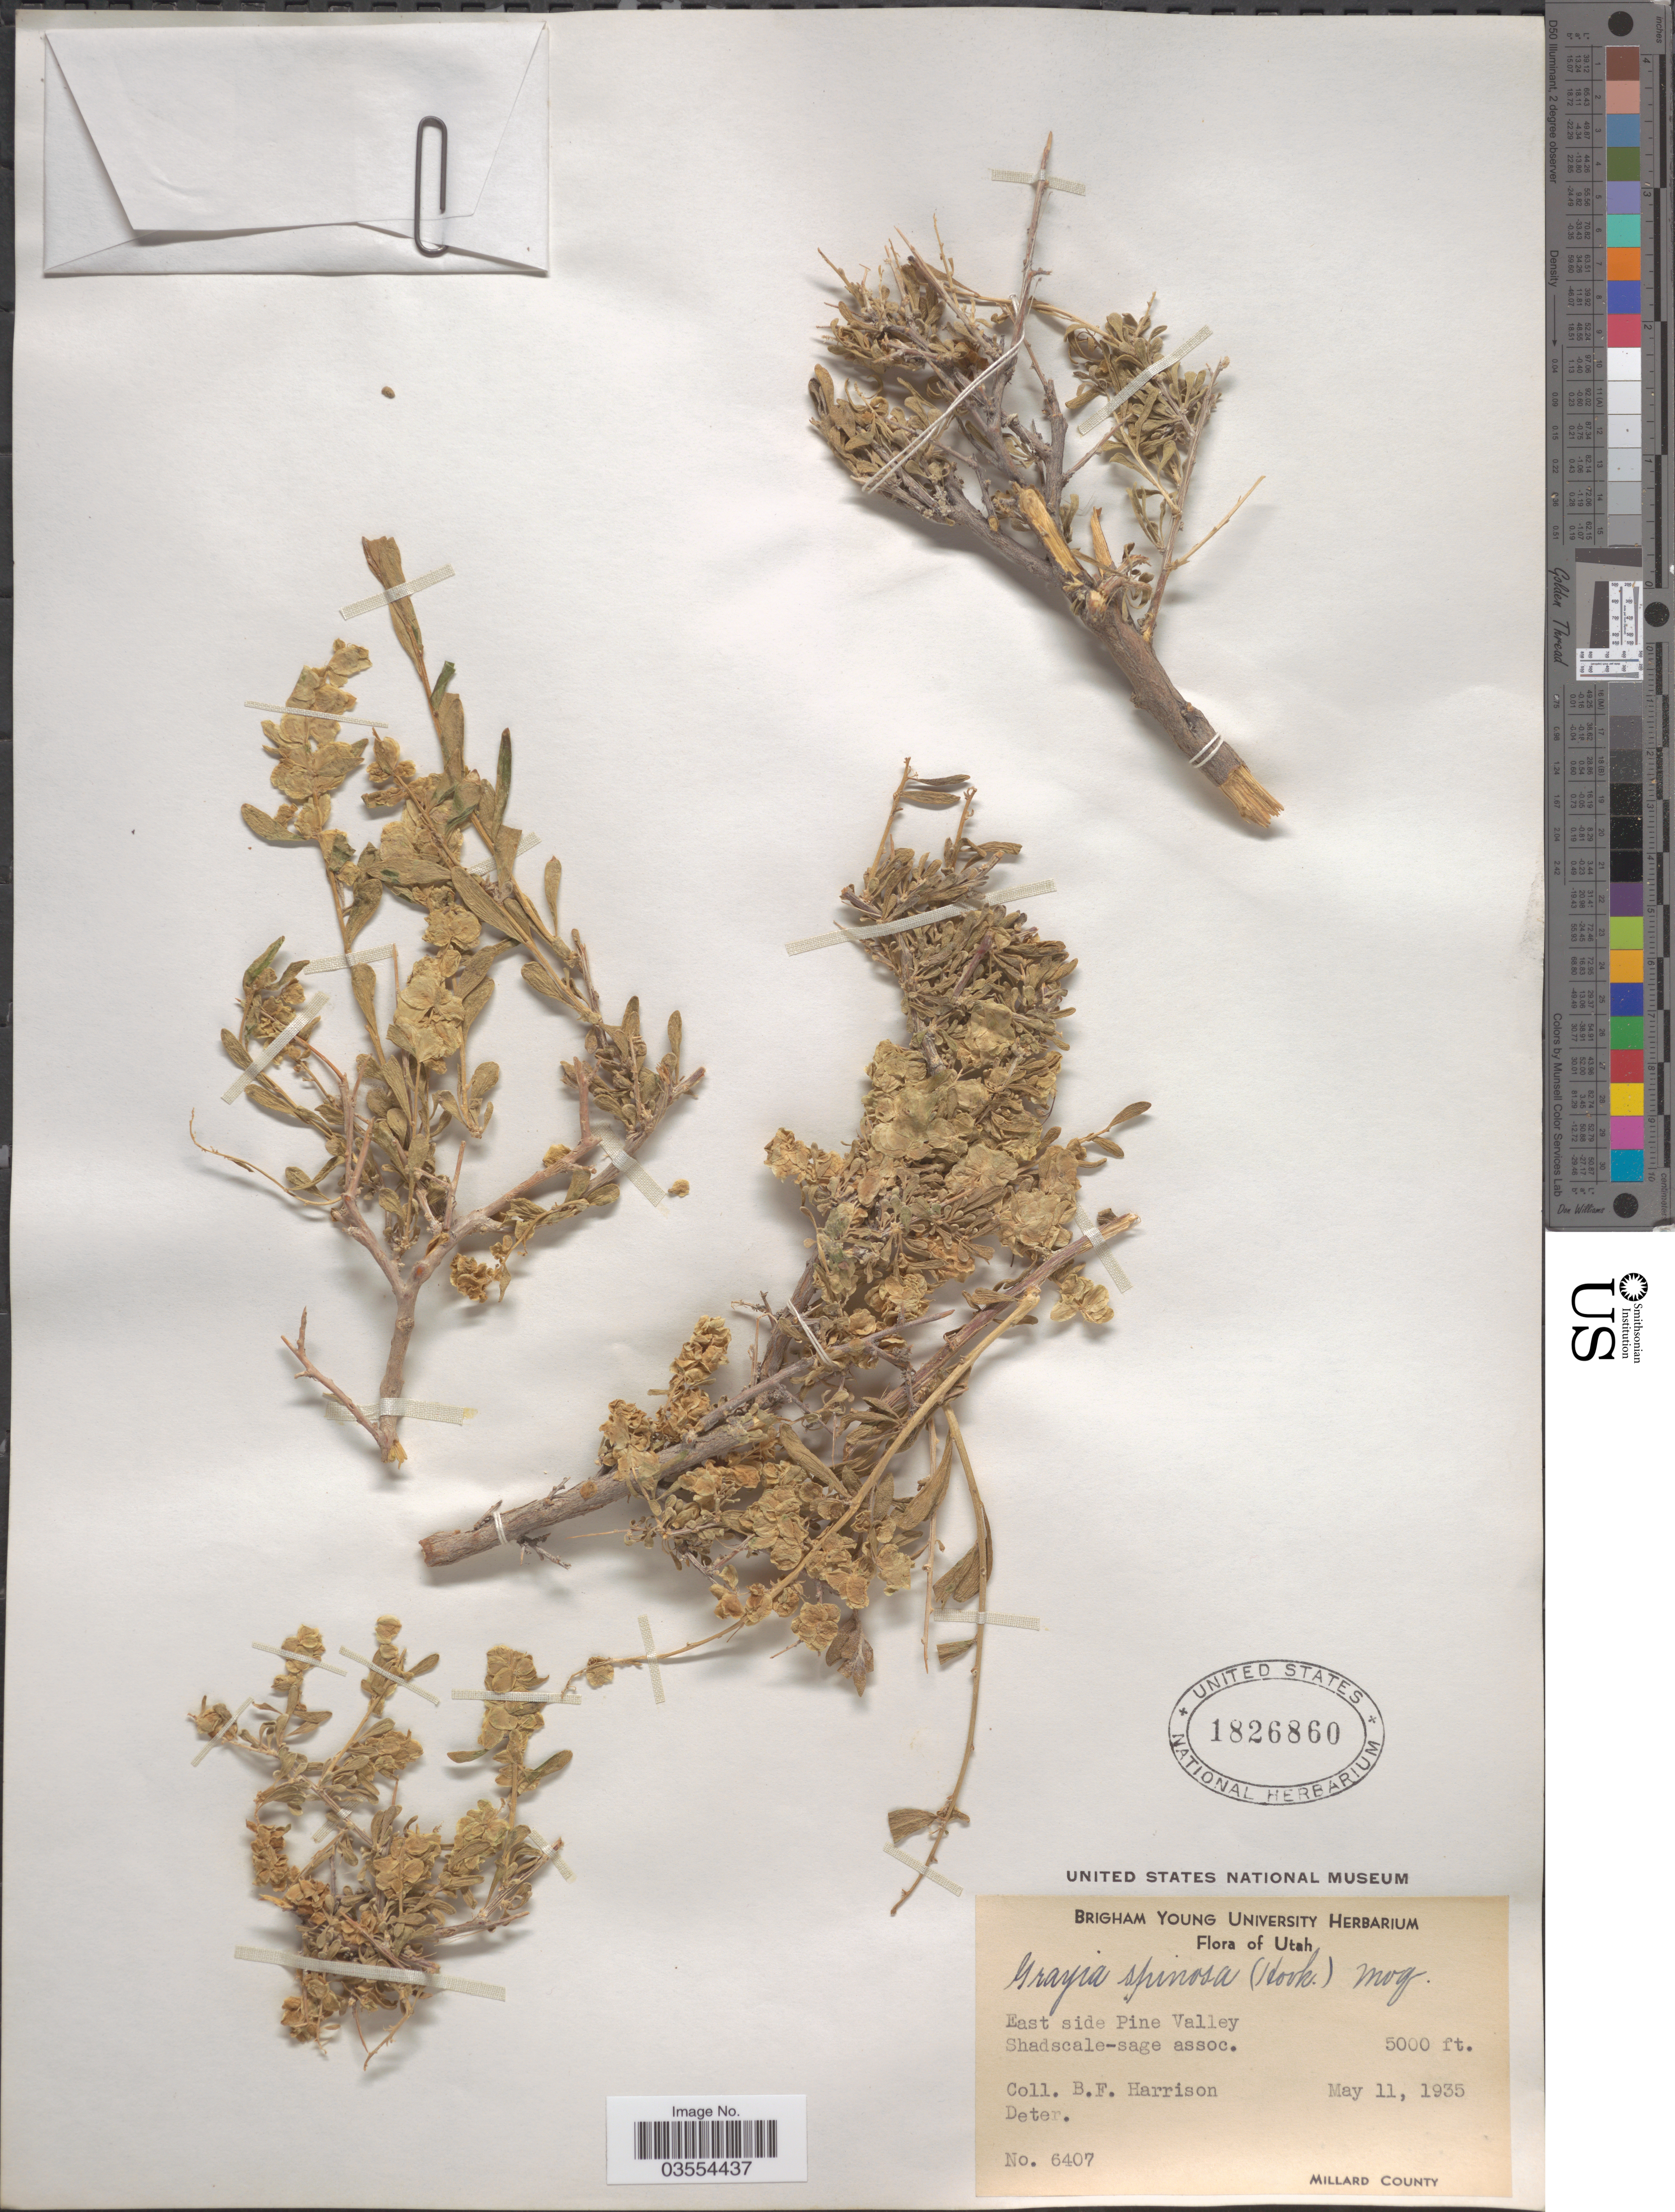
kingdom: Plantae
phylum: Tracheophyta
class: Magnoliopsida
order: Caryophyllales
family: Amaranthaceae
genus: Grayia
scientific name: Grayia spinosa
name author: (Hook.) Moq.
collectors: B. F. Harrison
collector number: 6407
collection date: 1935-05-11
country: United States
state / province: Utah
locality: East side Pine Valley.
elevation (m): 1524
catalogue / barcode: US 1826860